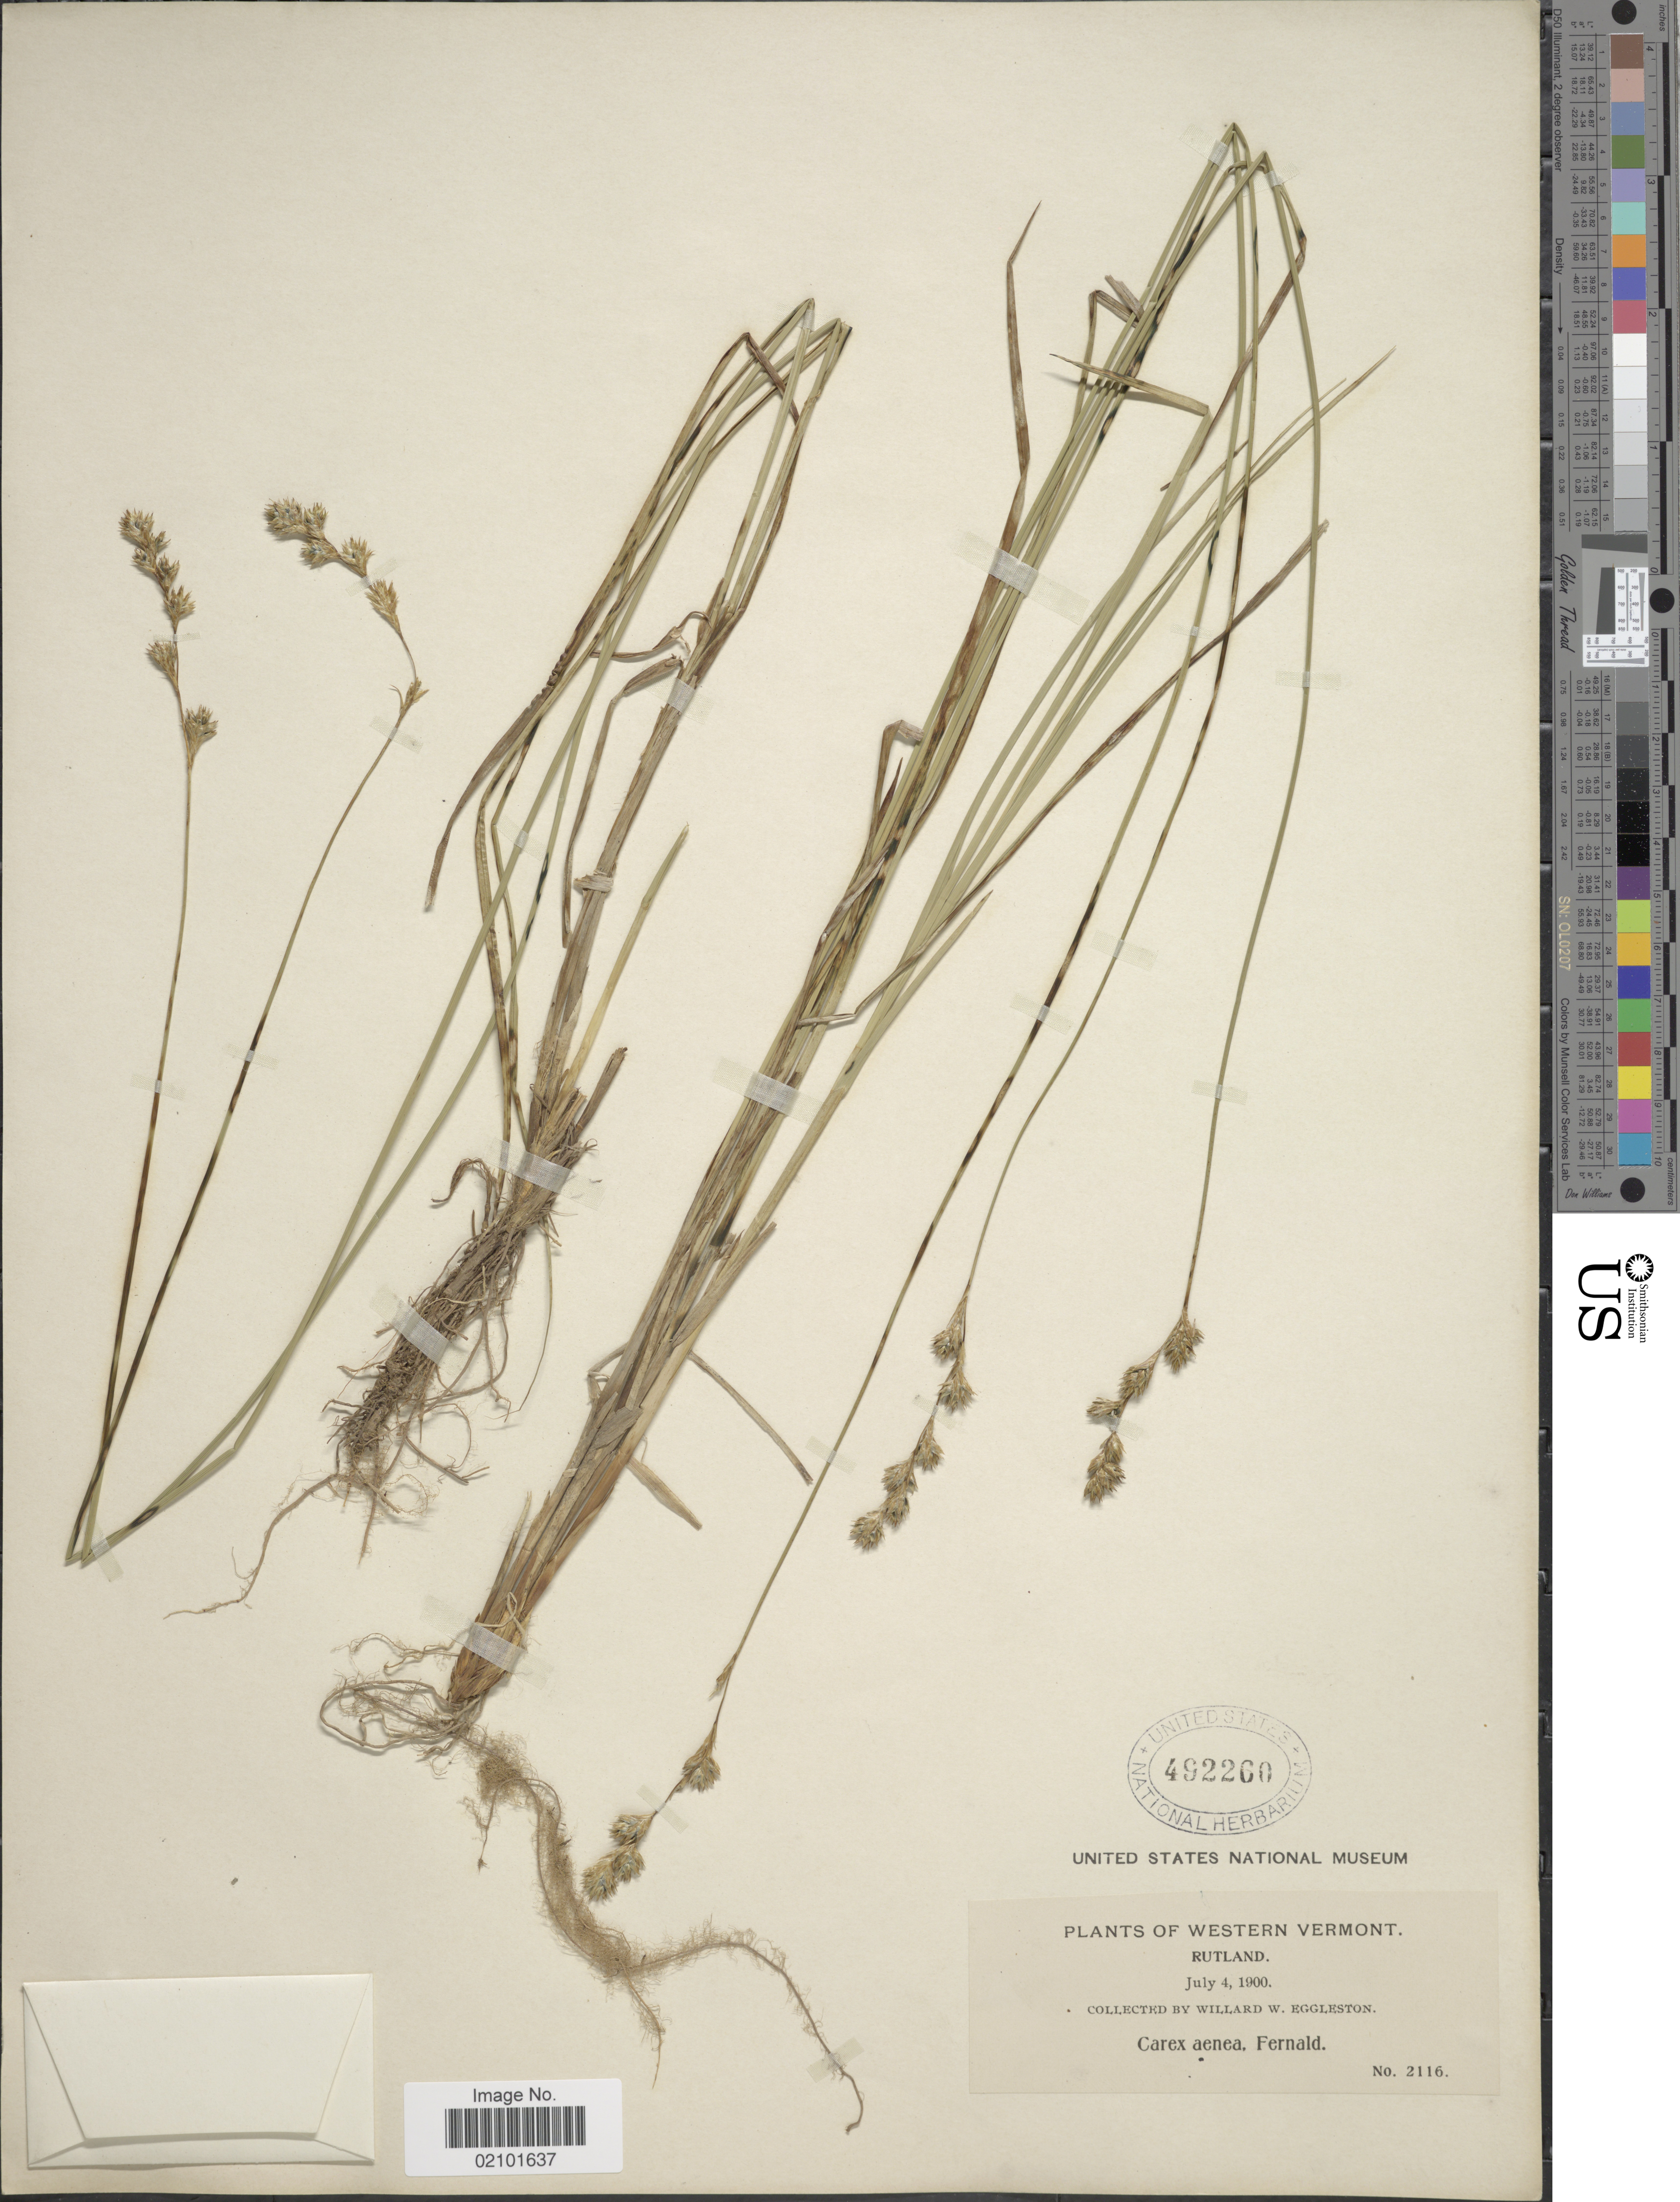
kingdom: Plantae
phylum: Tracheophyta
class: Liliopsida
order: Poales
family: Cyperaceae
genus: Carex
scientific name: Carex foenea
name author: Willd.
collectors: W. W. Eggleston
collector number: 2116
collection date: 1900-07-04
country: United States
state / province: Vermont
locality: Western Vermont. Rutland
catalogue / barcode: US 492260